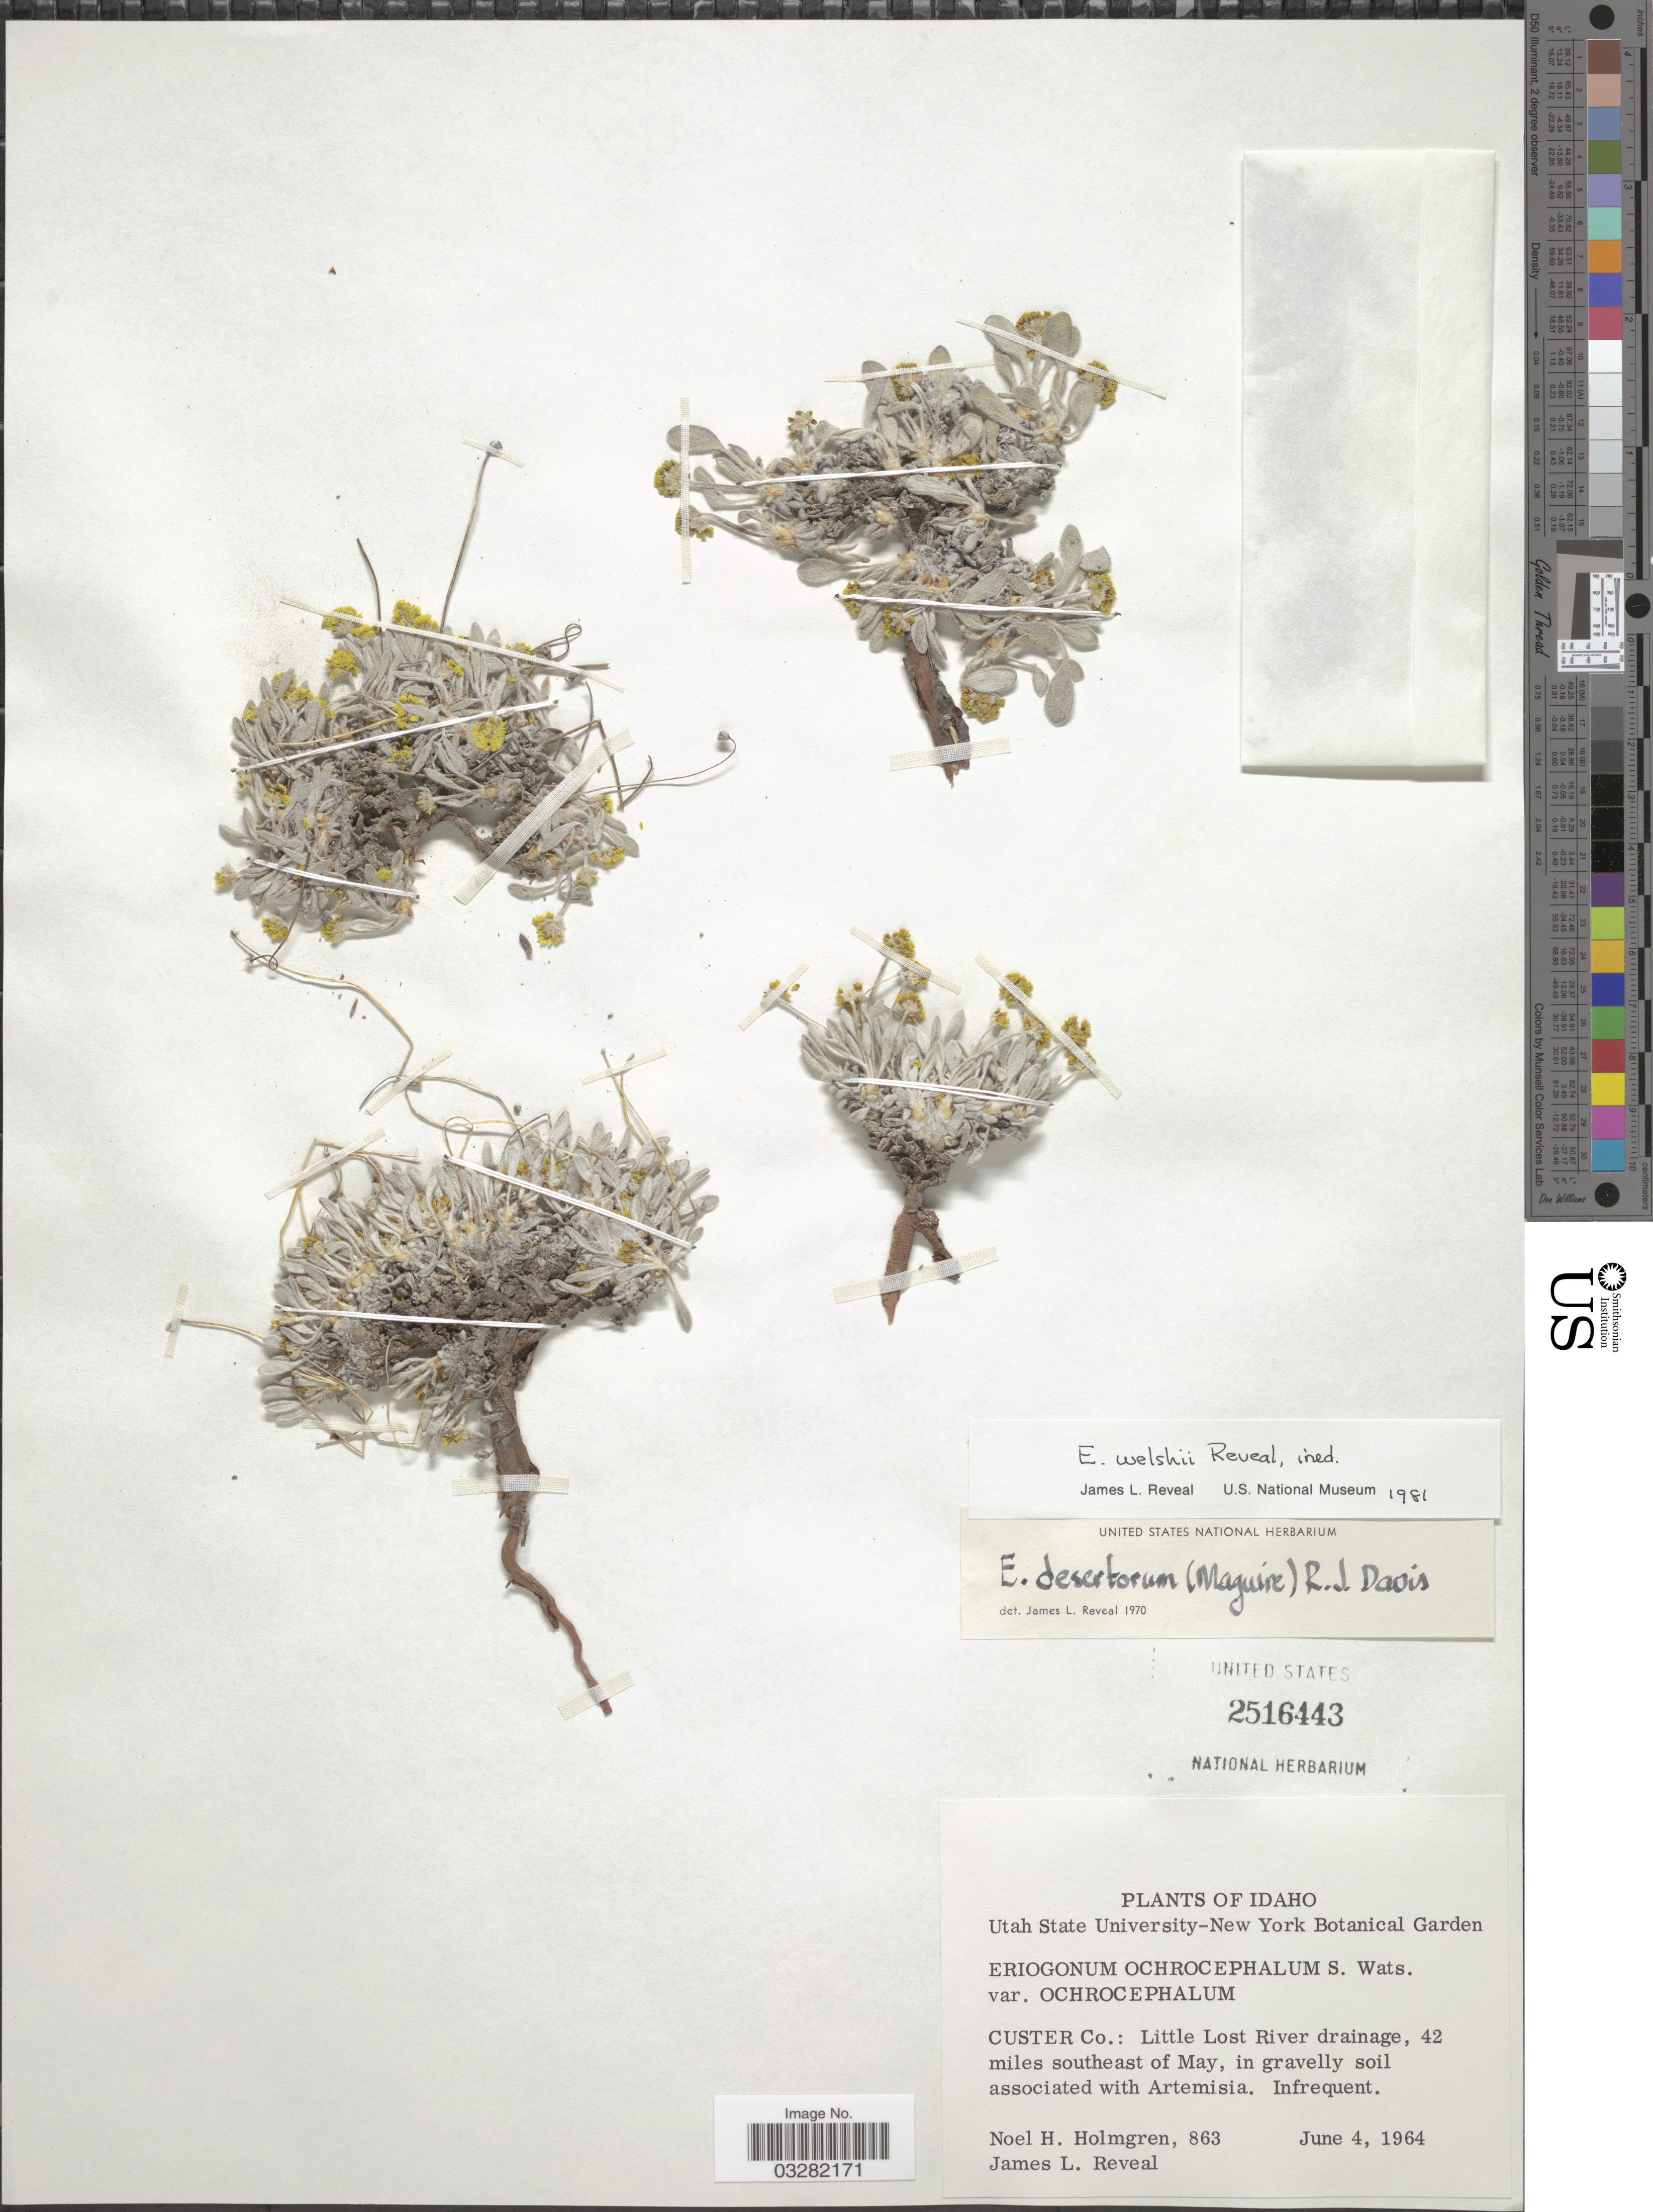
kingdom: Plantae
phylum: Tracheophyta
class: Magnoliopsida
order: Caryophyllales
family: Polygonaceae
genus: Eriogonum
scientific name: Eriogonum welshii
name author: Reveal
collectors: N. H. Holmgren & J. L. Reveal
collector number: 863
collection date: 1964-06-04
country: United States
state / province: Idaho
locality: Custer Co.: Little Lost River drainage, 42 miles southeast of May.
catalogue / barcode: US 2516443